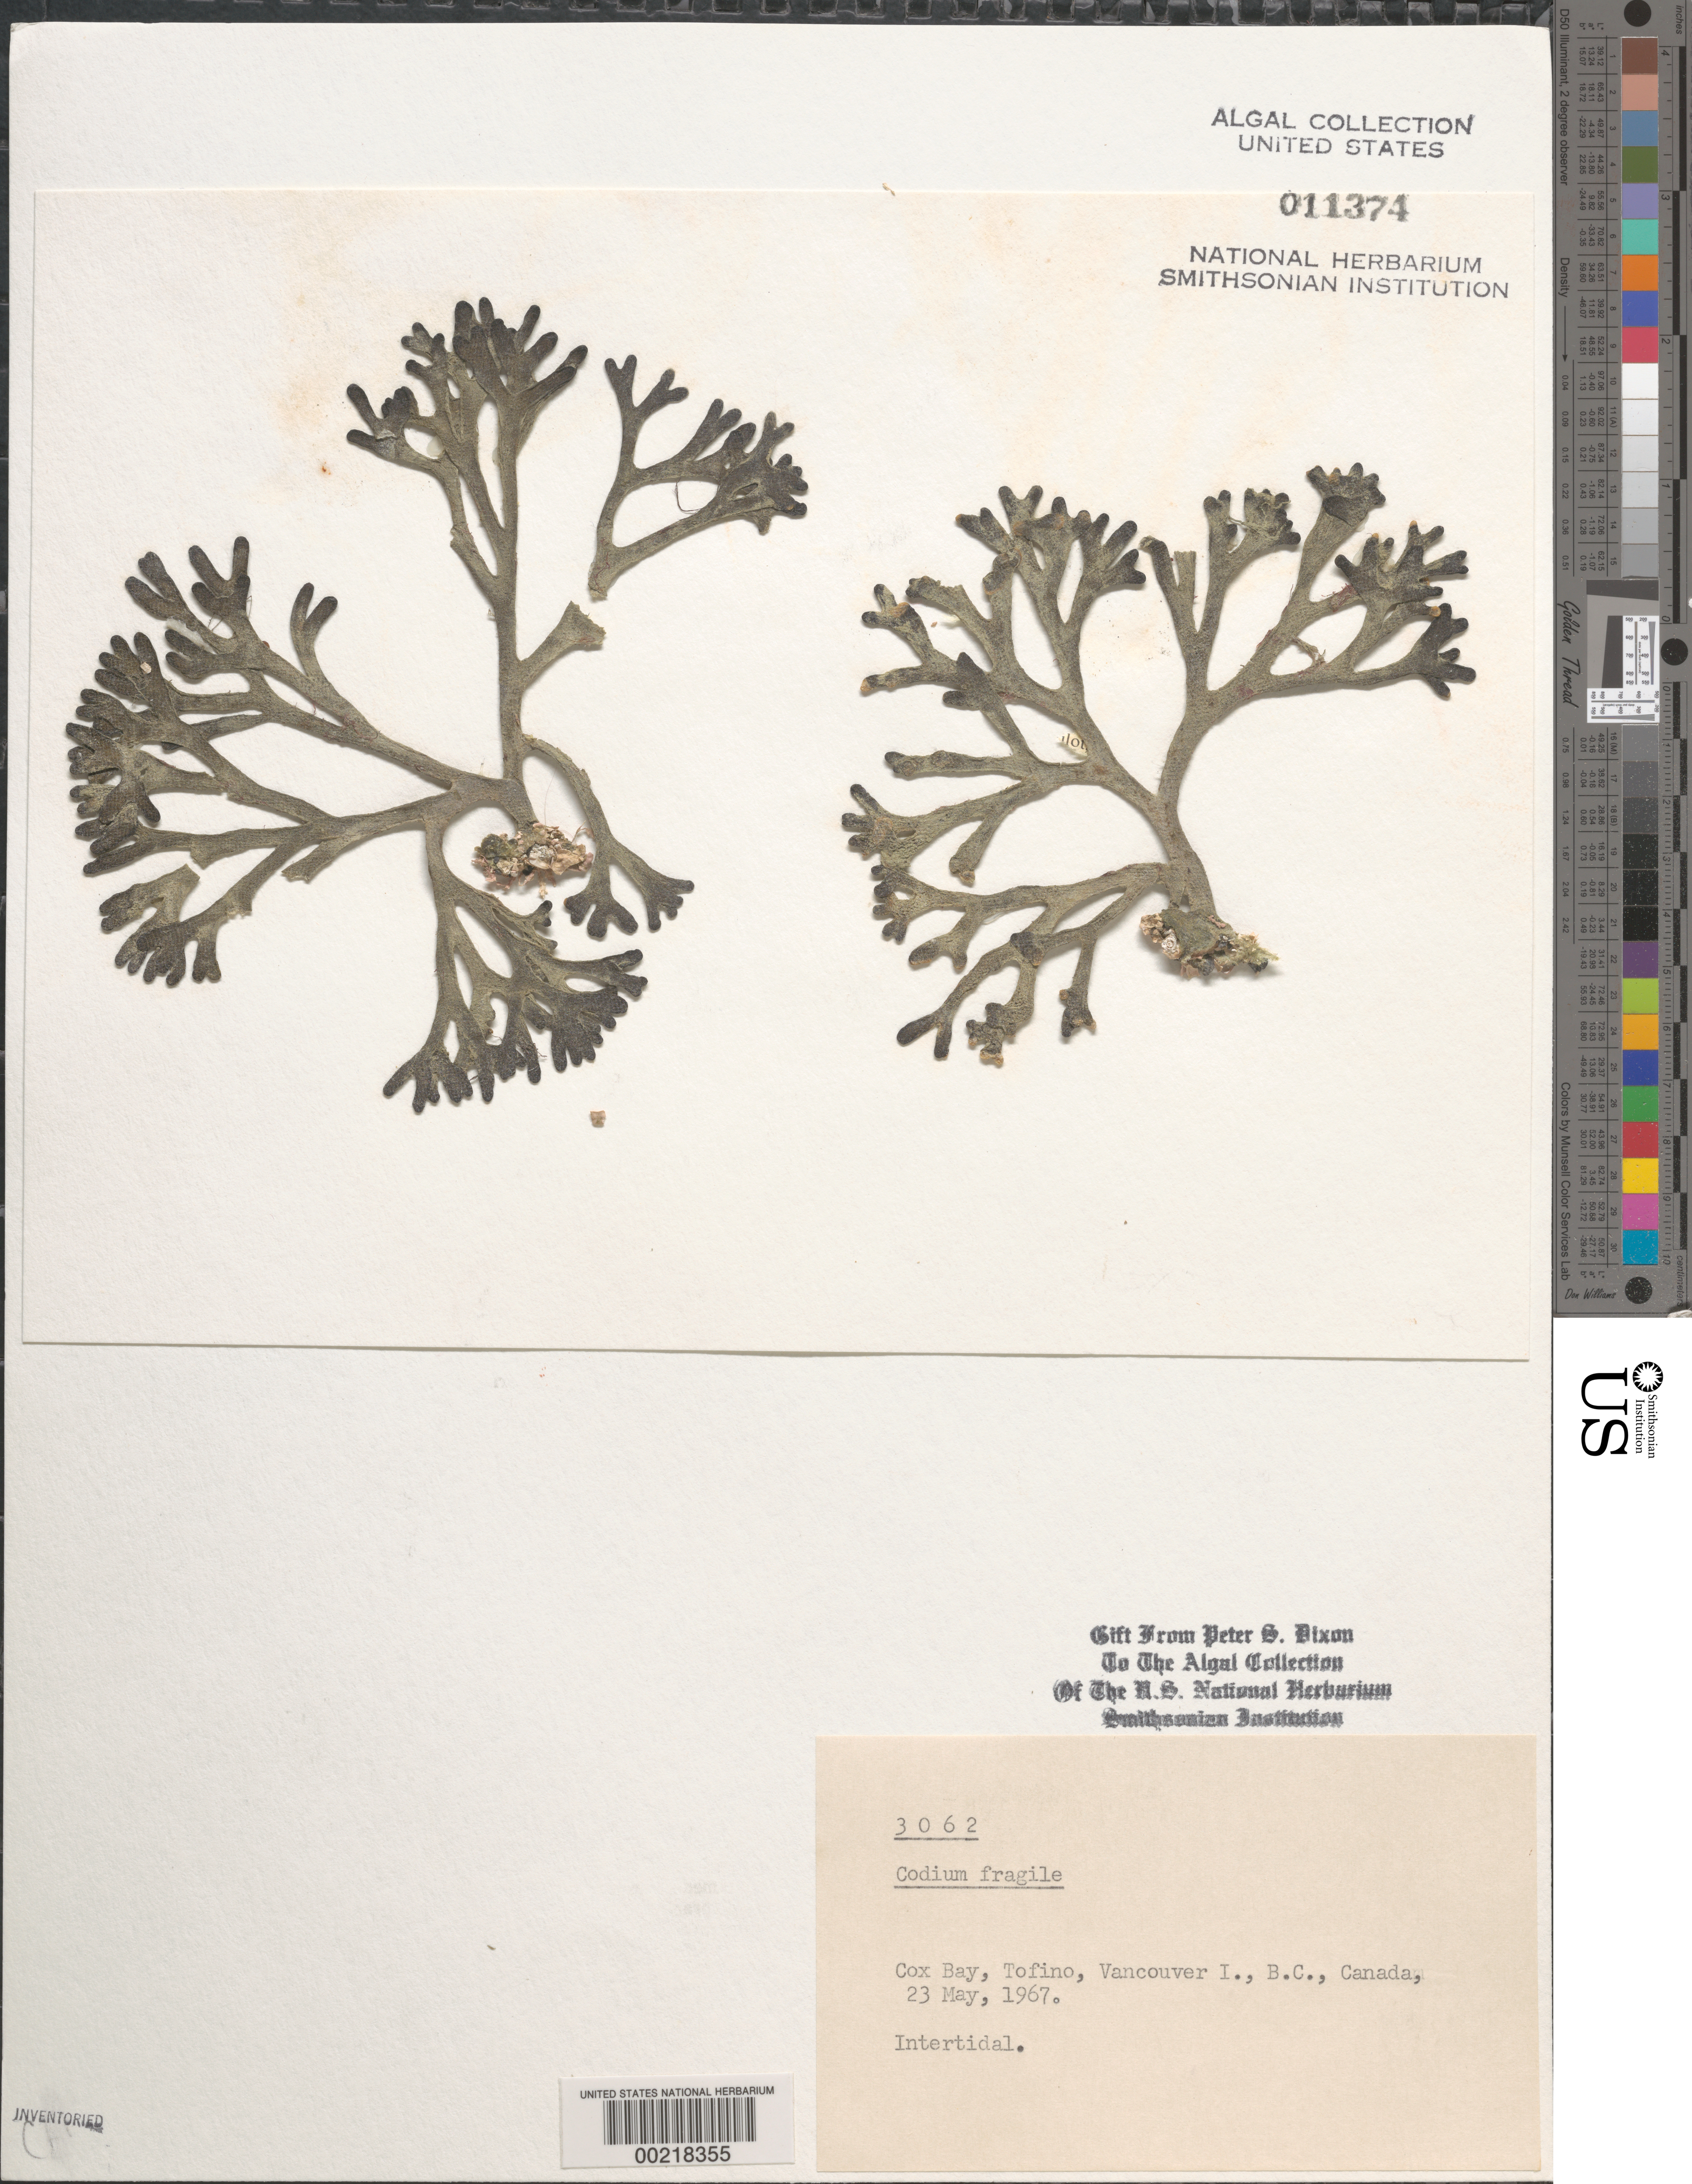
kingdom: Plantae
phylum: Chlorophyta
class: Ulvophyceae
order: Bryopsidales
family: Codiaceae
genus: Codium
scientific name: Codium fragile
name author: (Suringar) P. Hariot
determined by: Dixon, P. S.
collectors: P. S. Dixon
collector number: PSD 3062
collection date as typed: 23 May 1967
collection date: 1967-05-23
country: Canada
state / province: British Columbia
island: Vancouver Island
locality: Cox Bay, Tofino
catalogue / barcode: US 11374